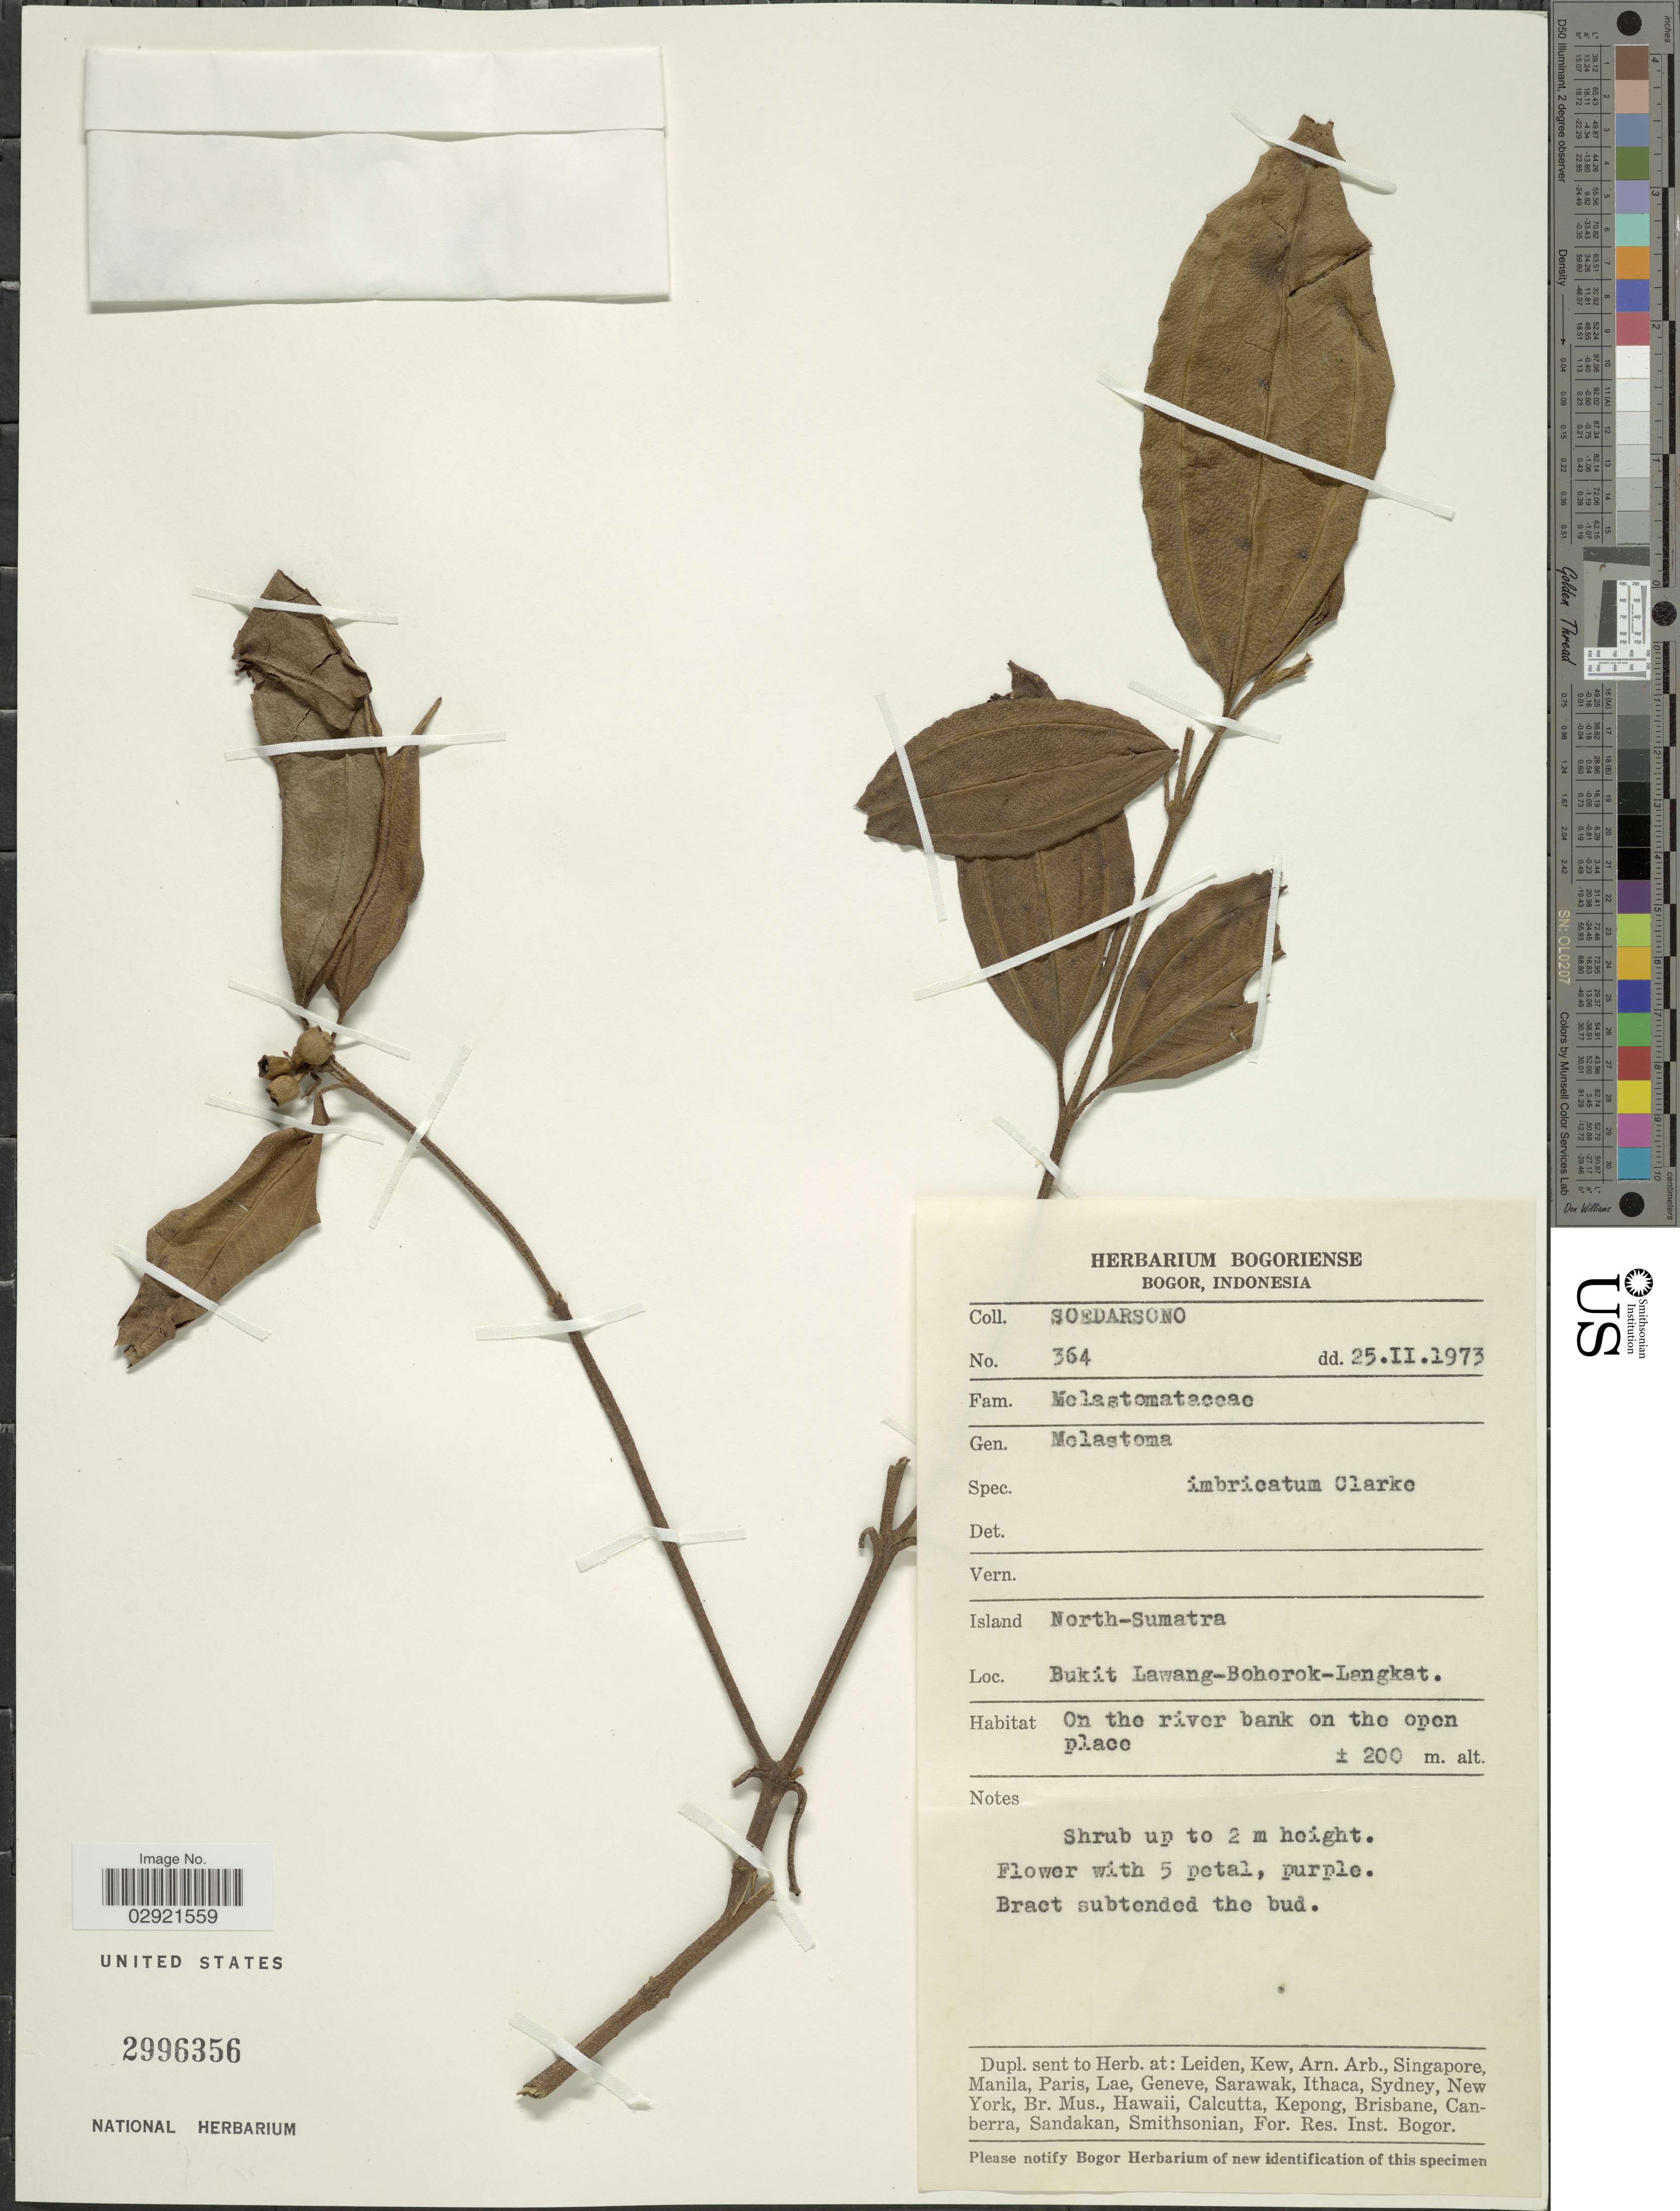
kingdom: Plantae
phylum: Tracheophyta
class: Magnoliopsida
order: Myrtales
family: Melastomataceae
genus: Melastoma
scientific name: Melastoma imbricatum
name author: Wall. ex Triana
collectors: Soedarsono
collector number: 364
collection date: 1973-02-25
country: Indonesia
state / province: Sumatra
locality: Island North-Sumatra. Bukit Lawang-Bohorok-Lengkat.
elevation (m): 200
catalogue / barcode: US 2996356